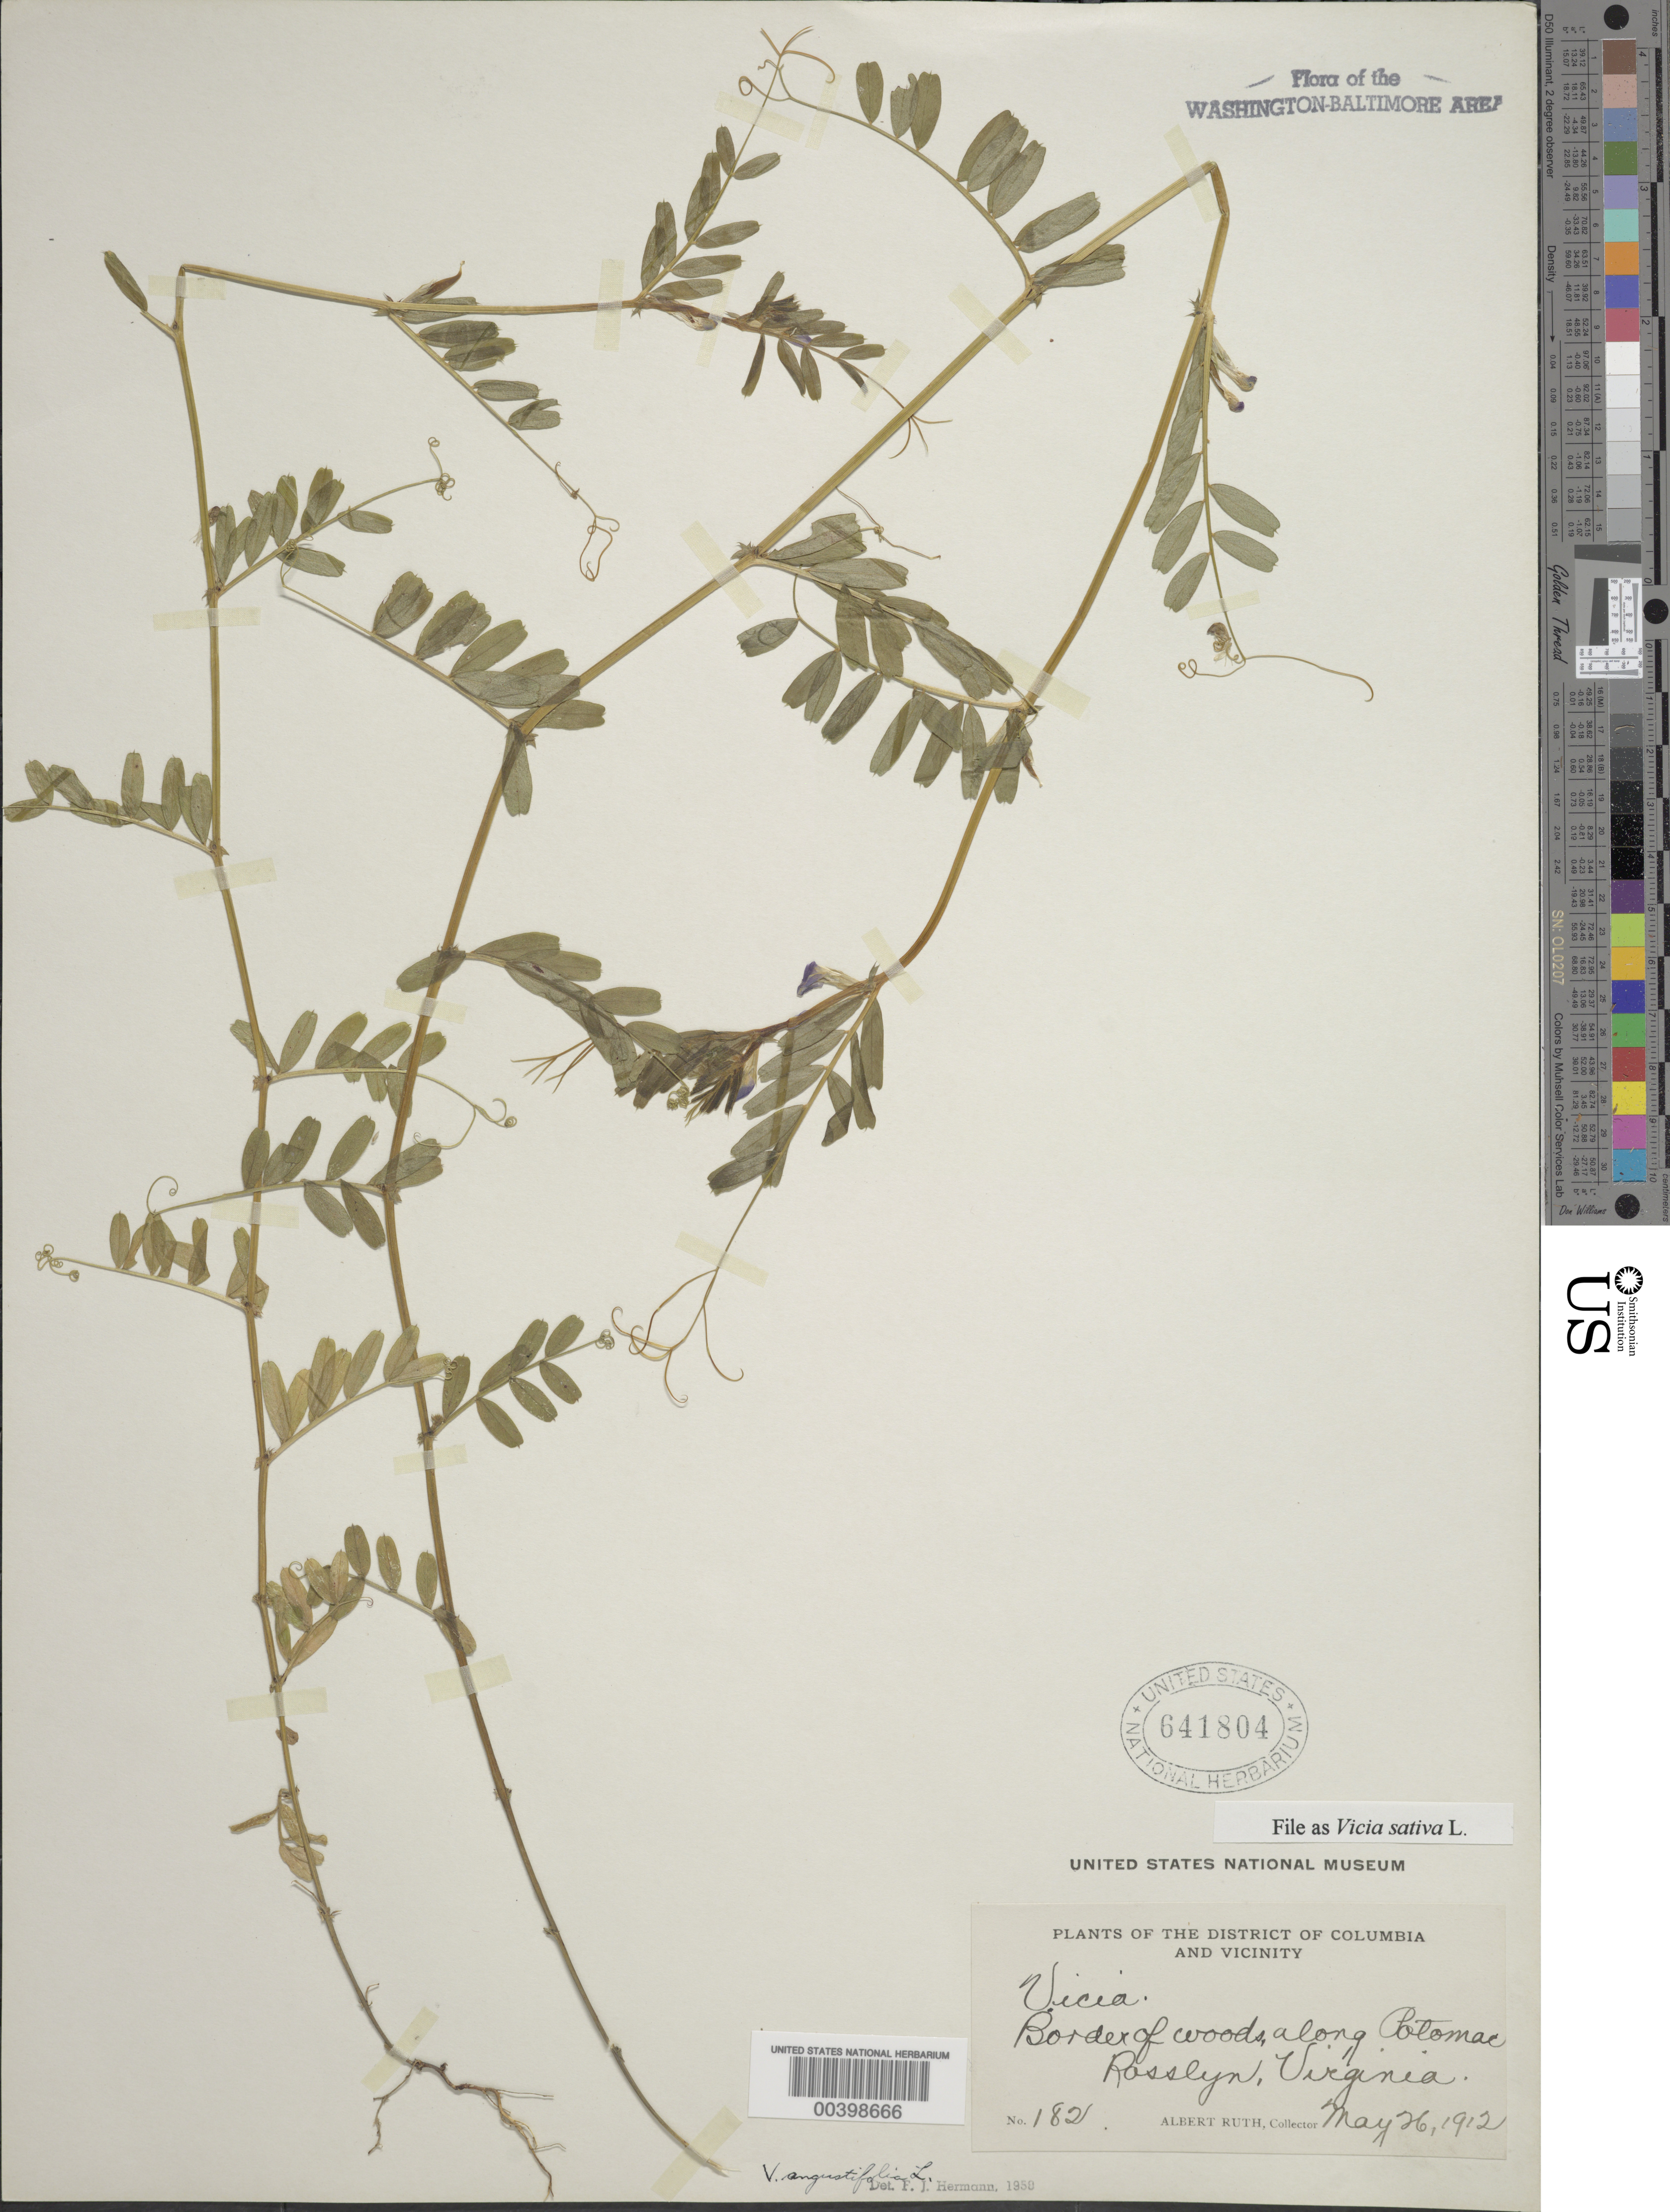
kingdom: Plantae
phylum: Tracheophyta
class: Magnoliopsida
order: Fabales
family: Fabaceae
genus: Vicia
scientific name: Vicia sativa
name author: L.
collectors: A. Ruth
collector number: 182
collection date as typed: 26 May 1912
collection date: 1912-05-26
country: United States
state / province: Virginia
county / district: Arlington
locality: Rosslyn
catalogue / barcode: US 641804